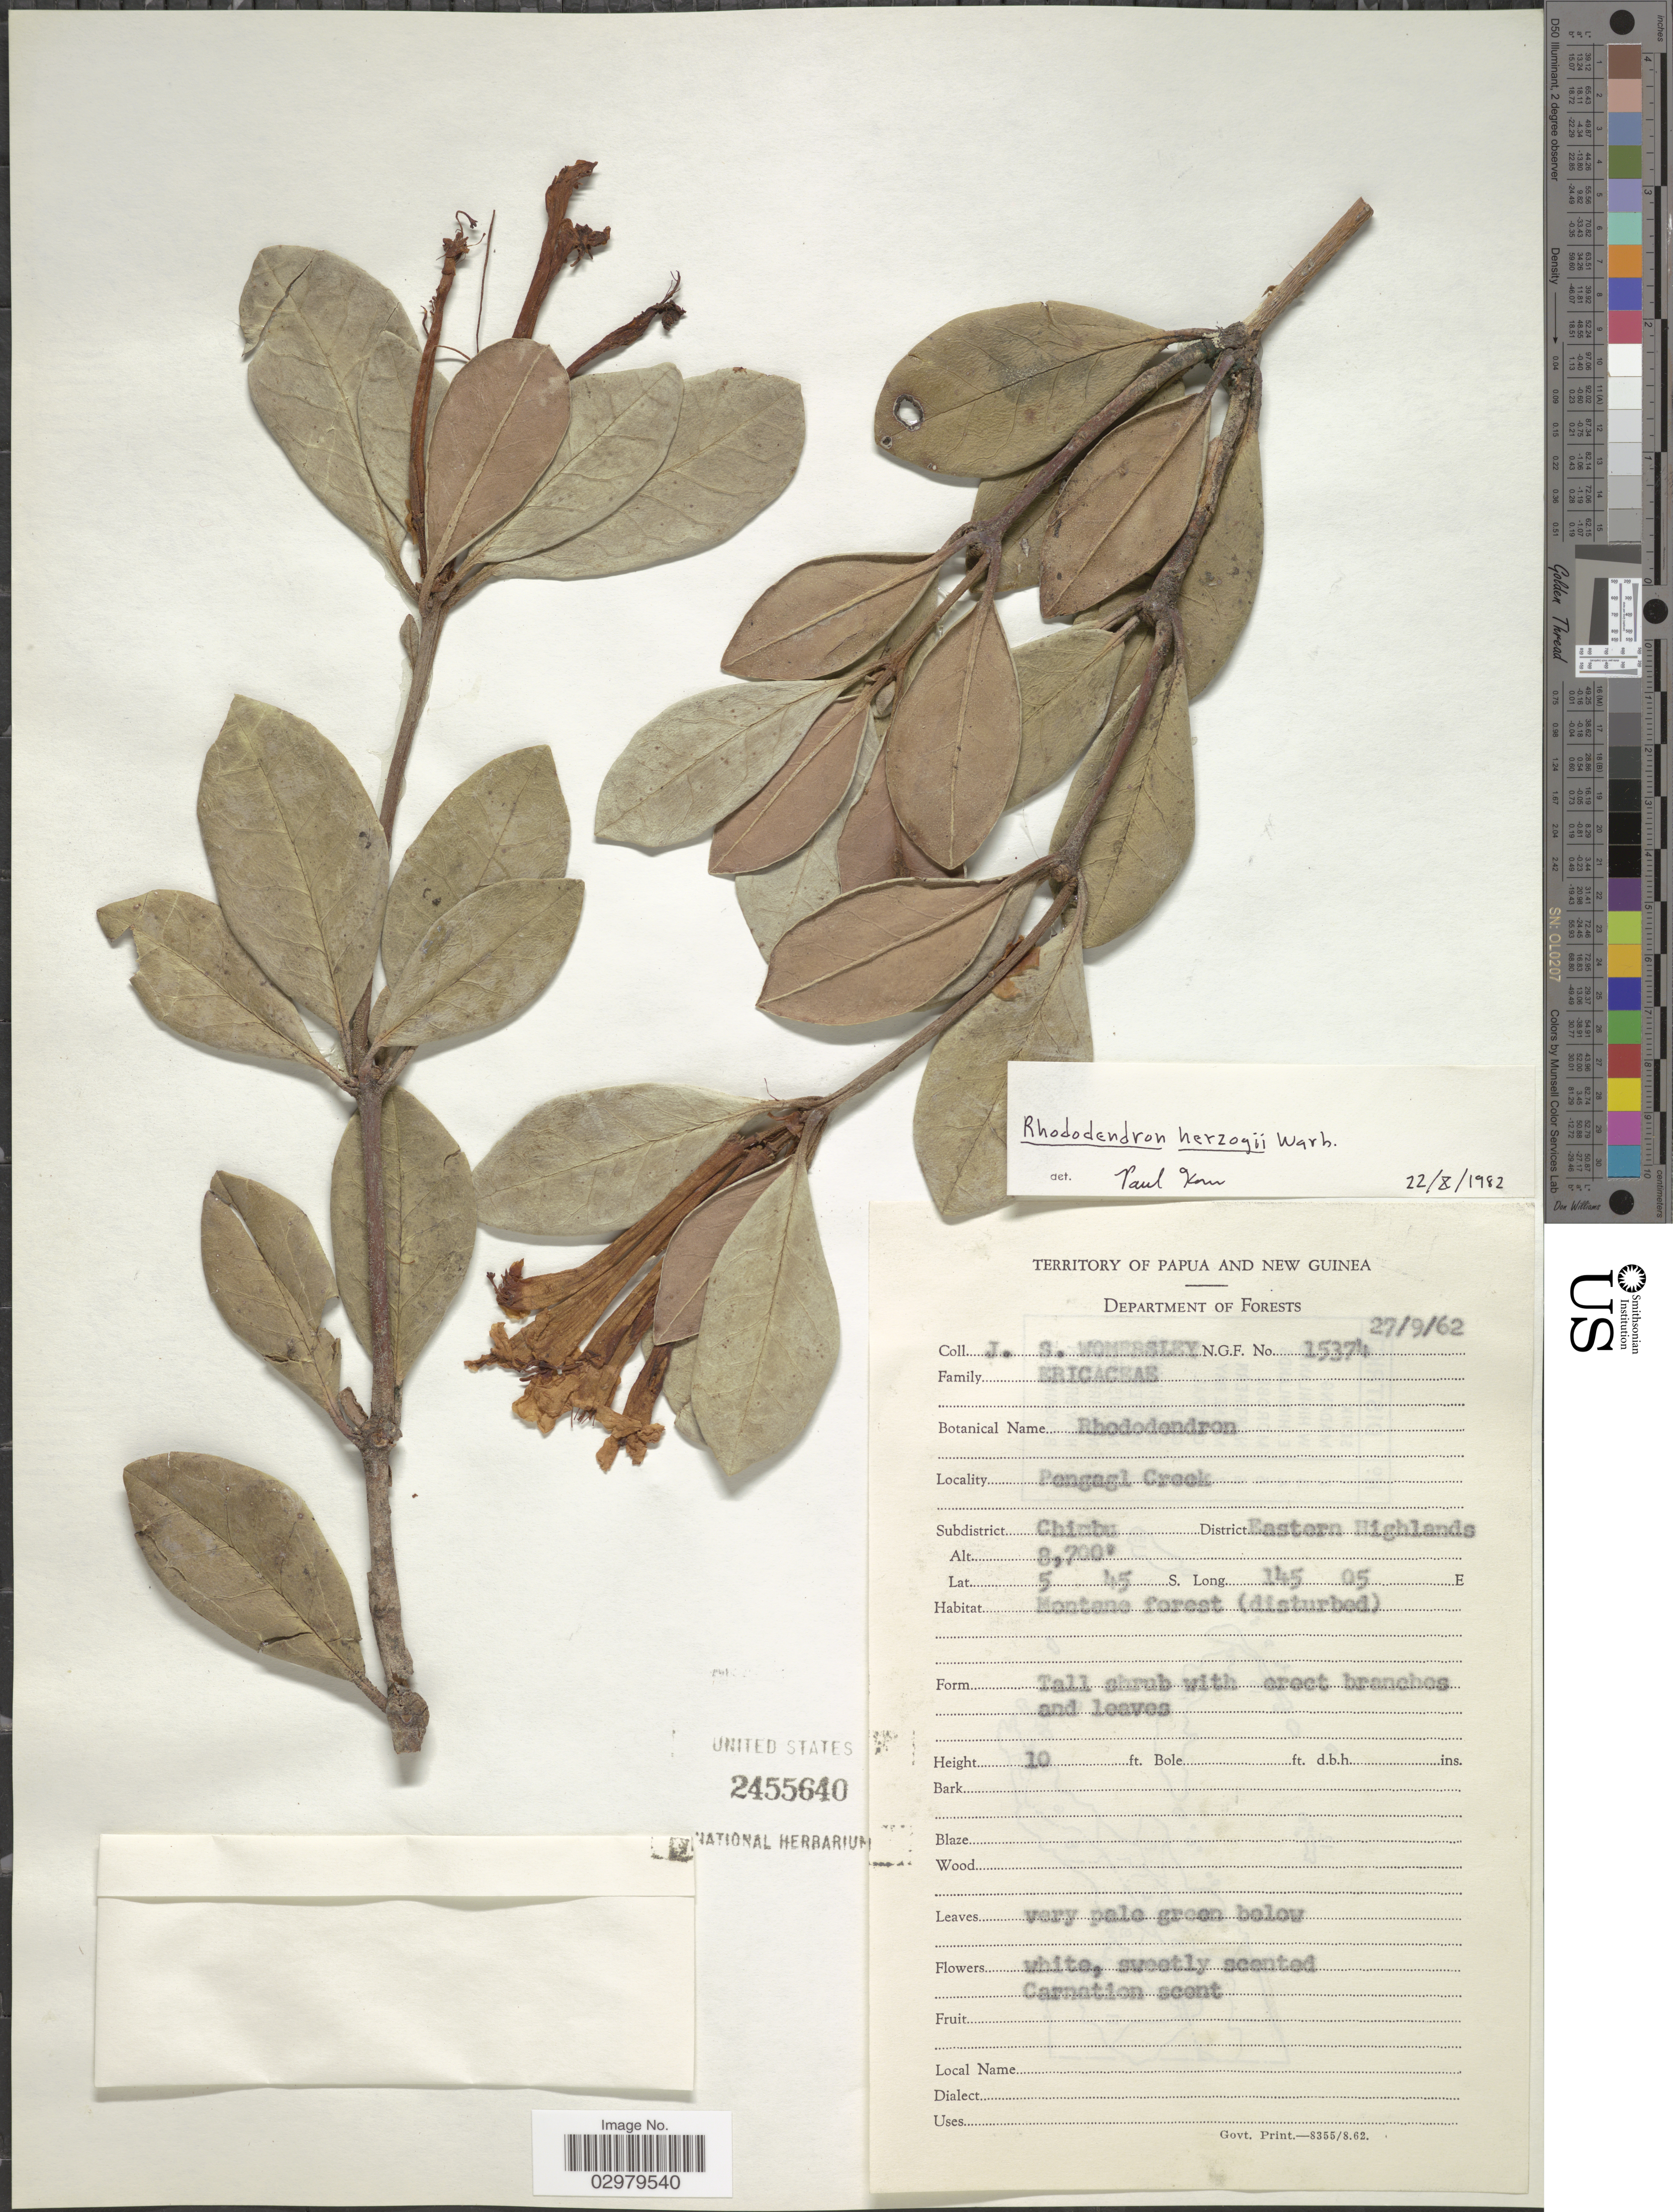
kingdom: Plantae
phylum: Tracheophyta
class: Magnoliopsida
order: Ericales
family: Ericaceae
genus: Rhododendron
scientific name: Rhododendron herzogii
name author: Warb.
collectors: J. S. Womersley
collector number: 15374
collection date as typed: Transcribed d/m/y: 27/9/62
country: Papua New Guinea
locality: Territory of Papua and New Guinea. Pengagl Creek. Subdistrict Chimbu, District Eastern Highlands.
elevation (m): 2652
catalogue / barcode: US 2455640